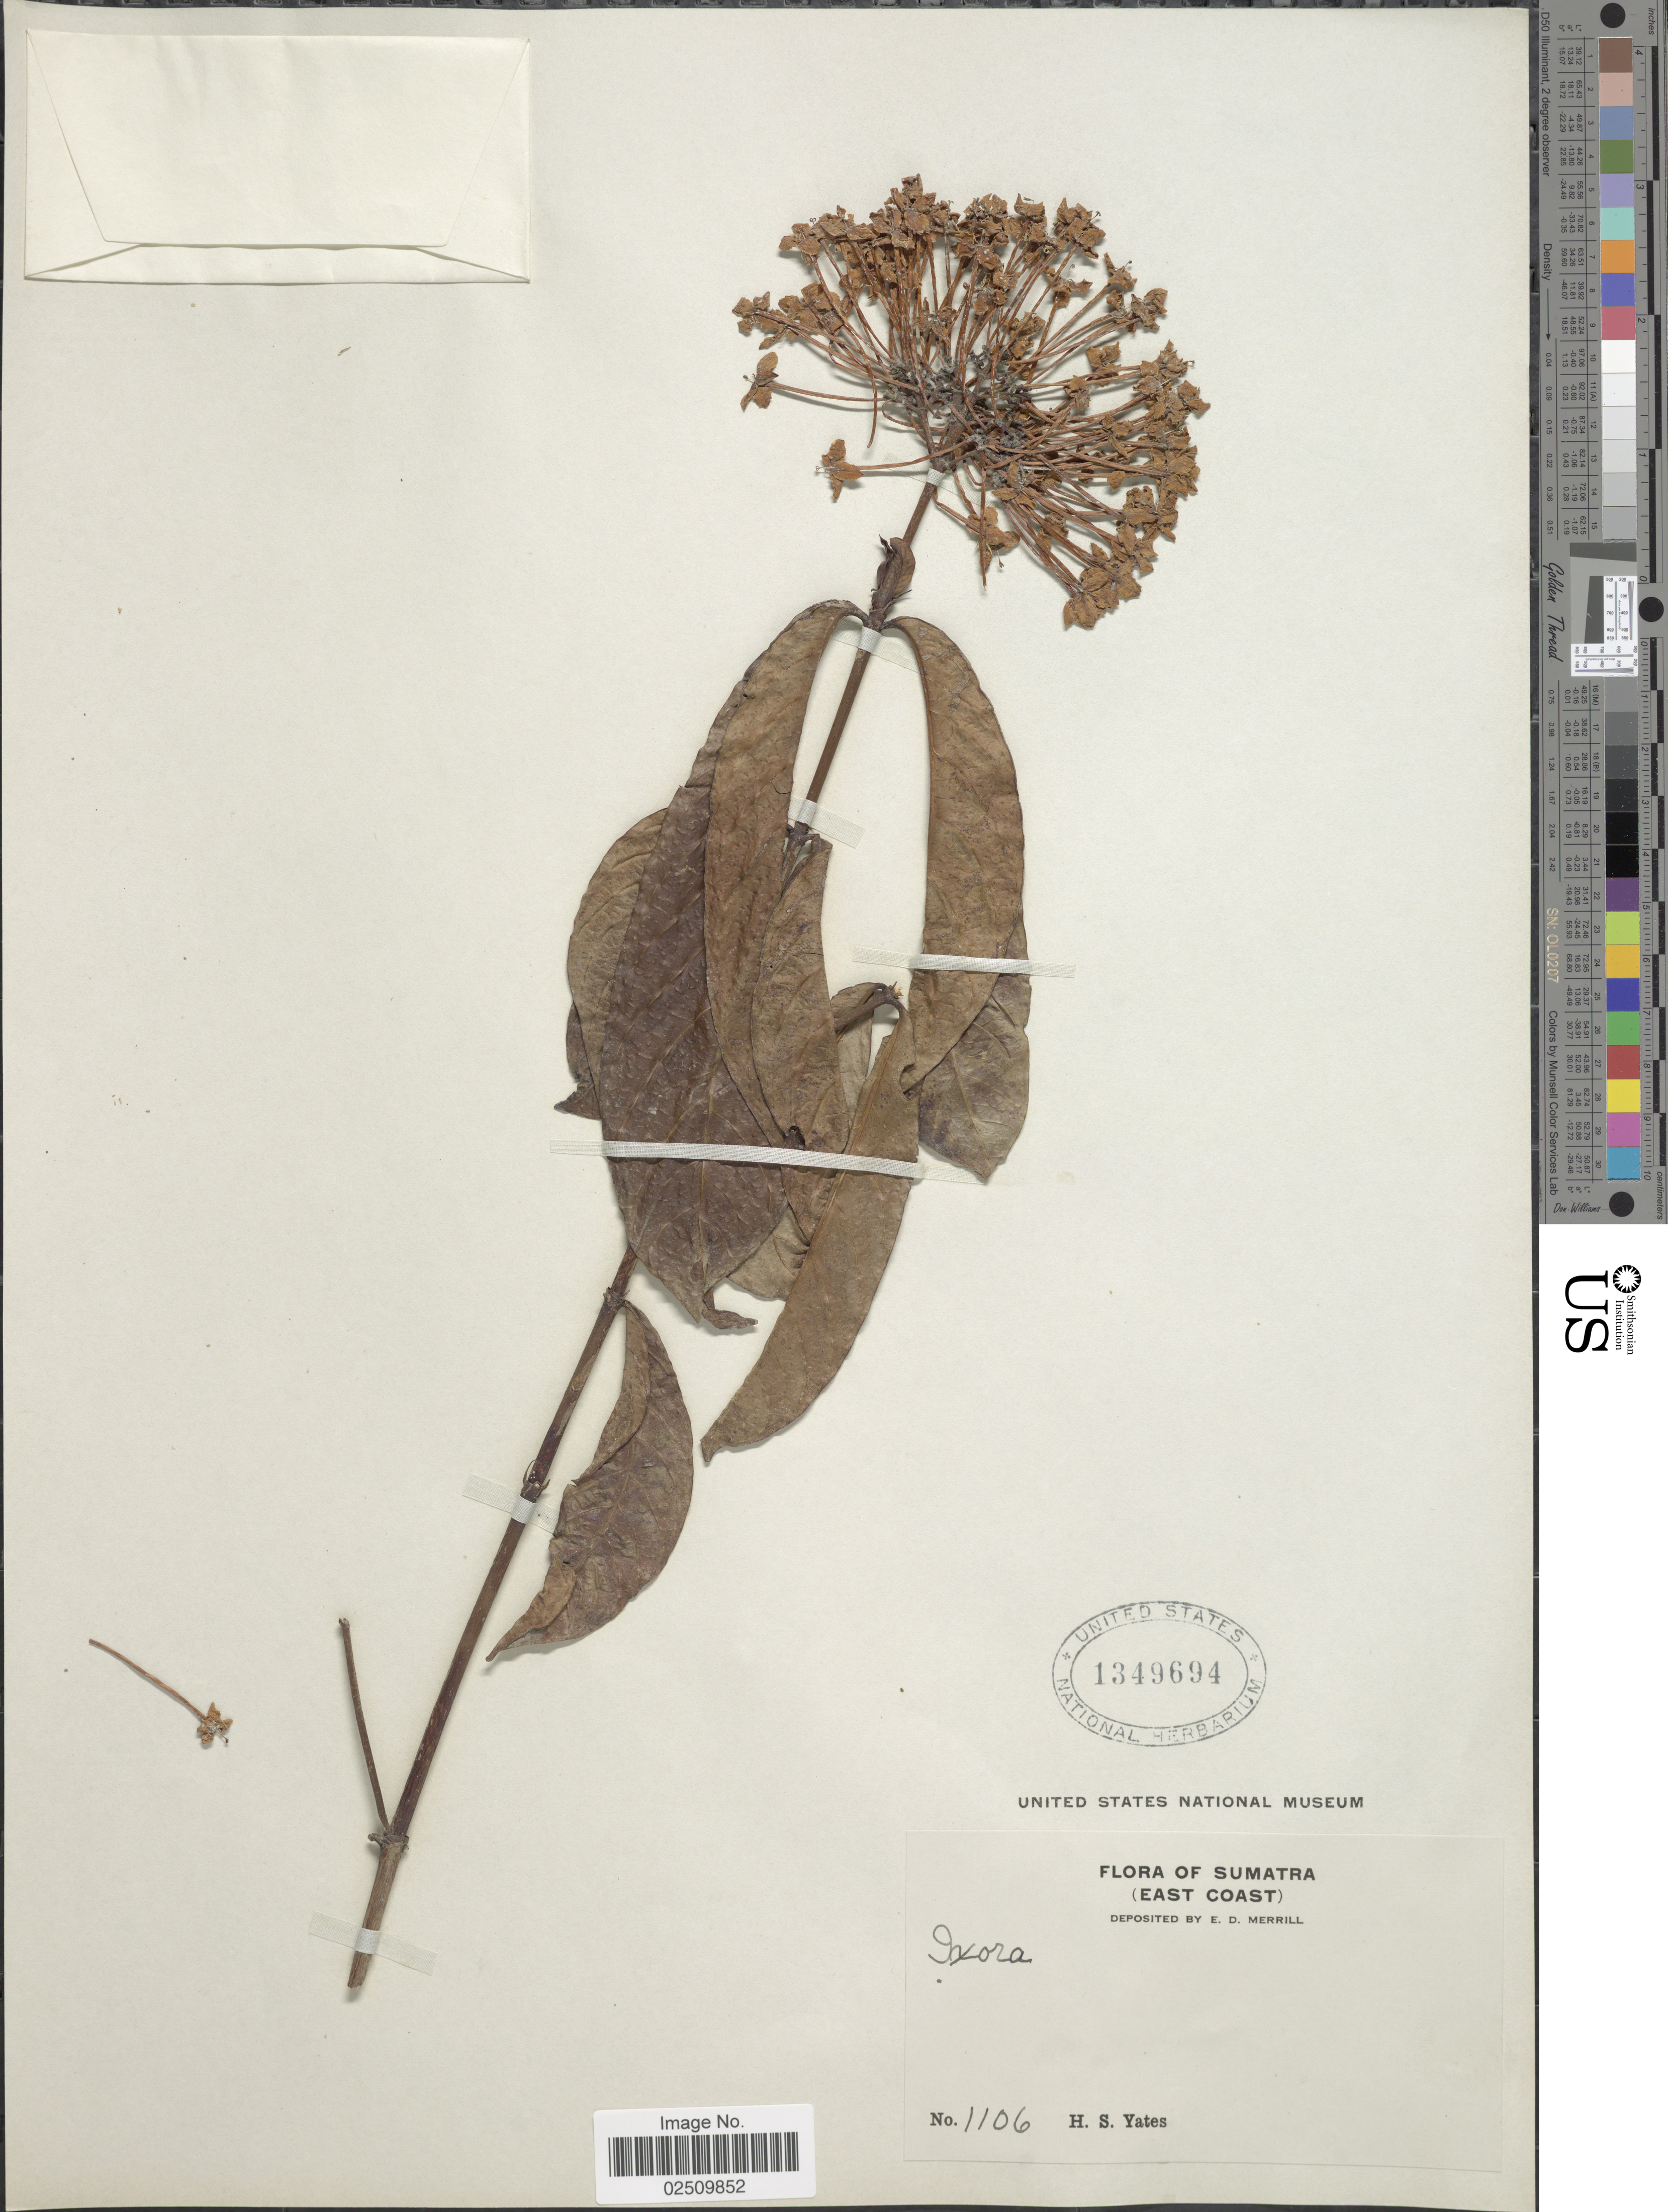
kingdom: Plantae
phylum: Tracheophyta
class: Magnoliopsida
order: Gentianales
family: Rubiaceae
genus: Ixora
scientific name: Ixora sp.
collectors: H. S. Yates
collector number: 1106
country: Indonesia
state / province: Sumatra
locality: East Coast.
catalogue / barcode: US 1349694